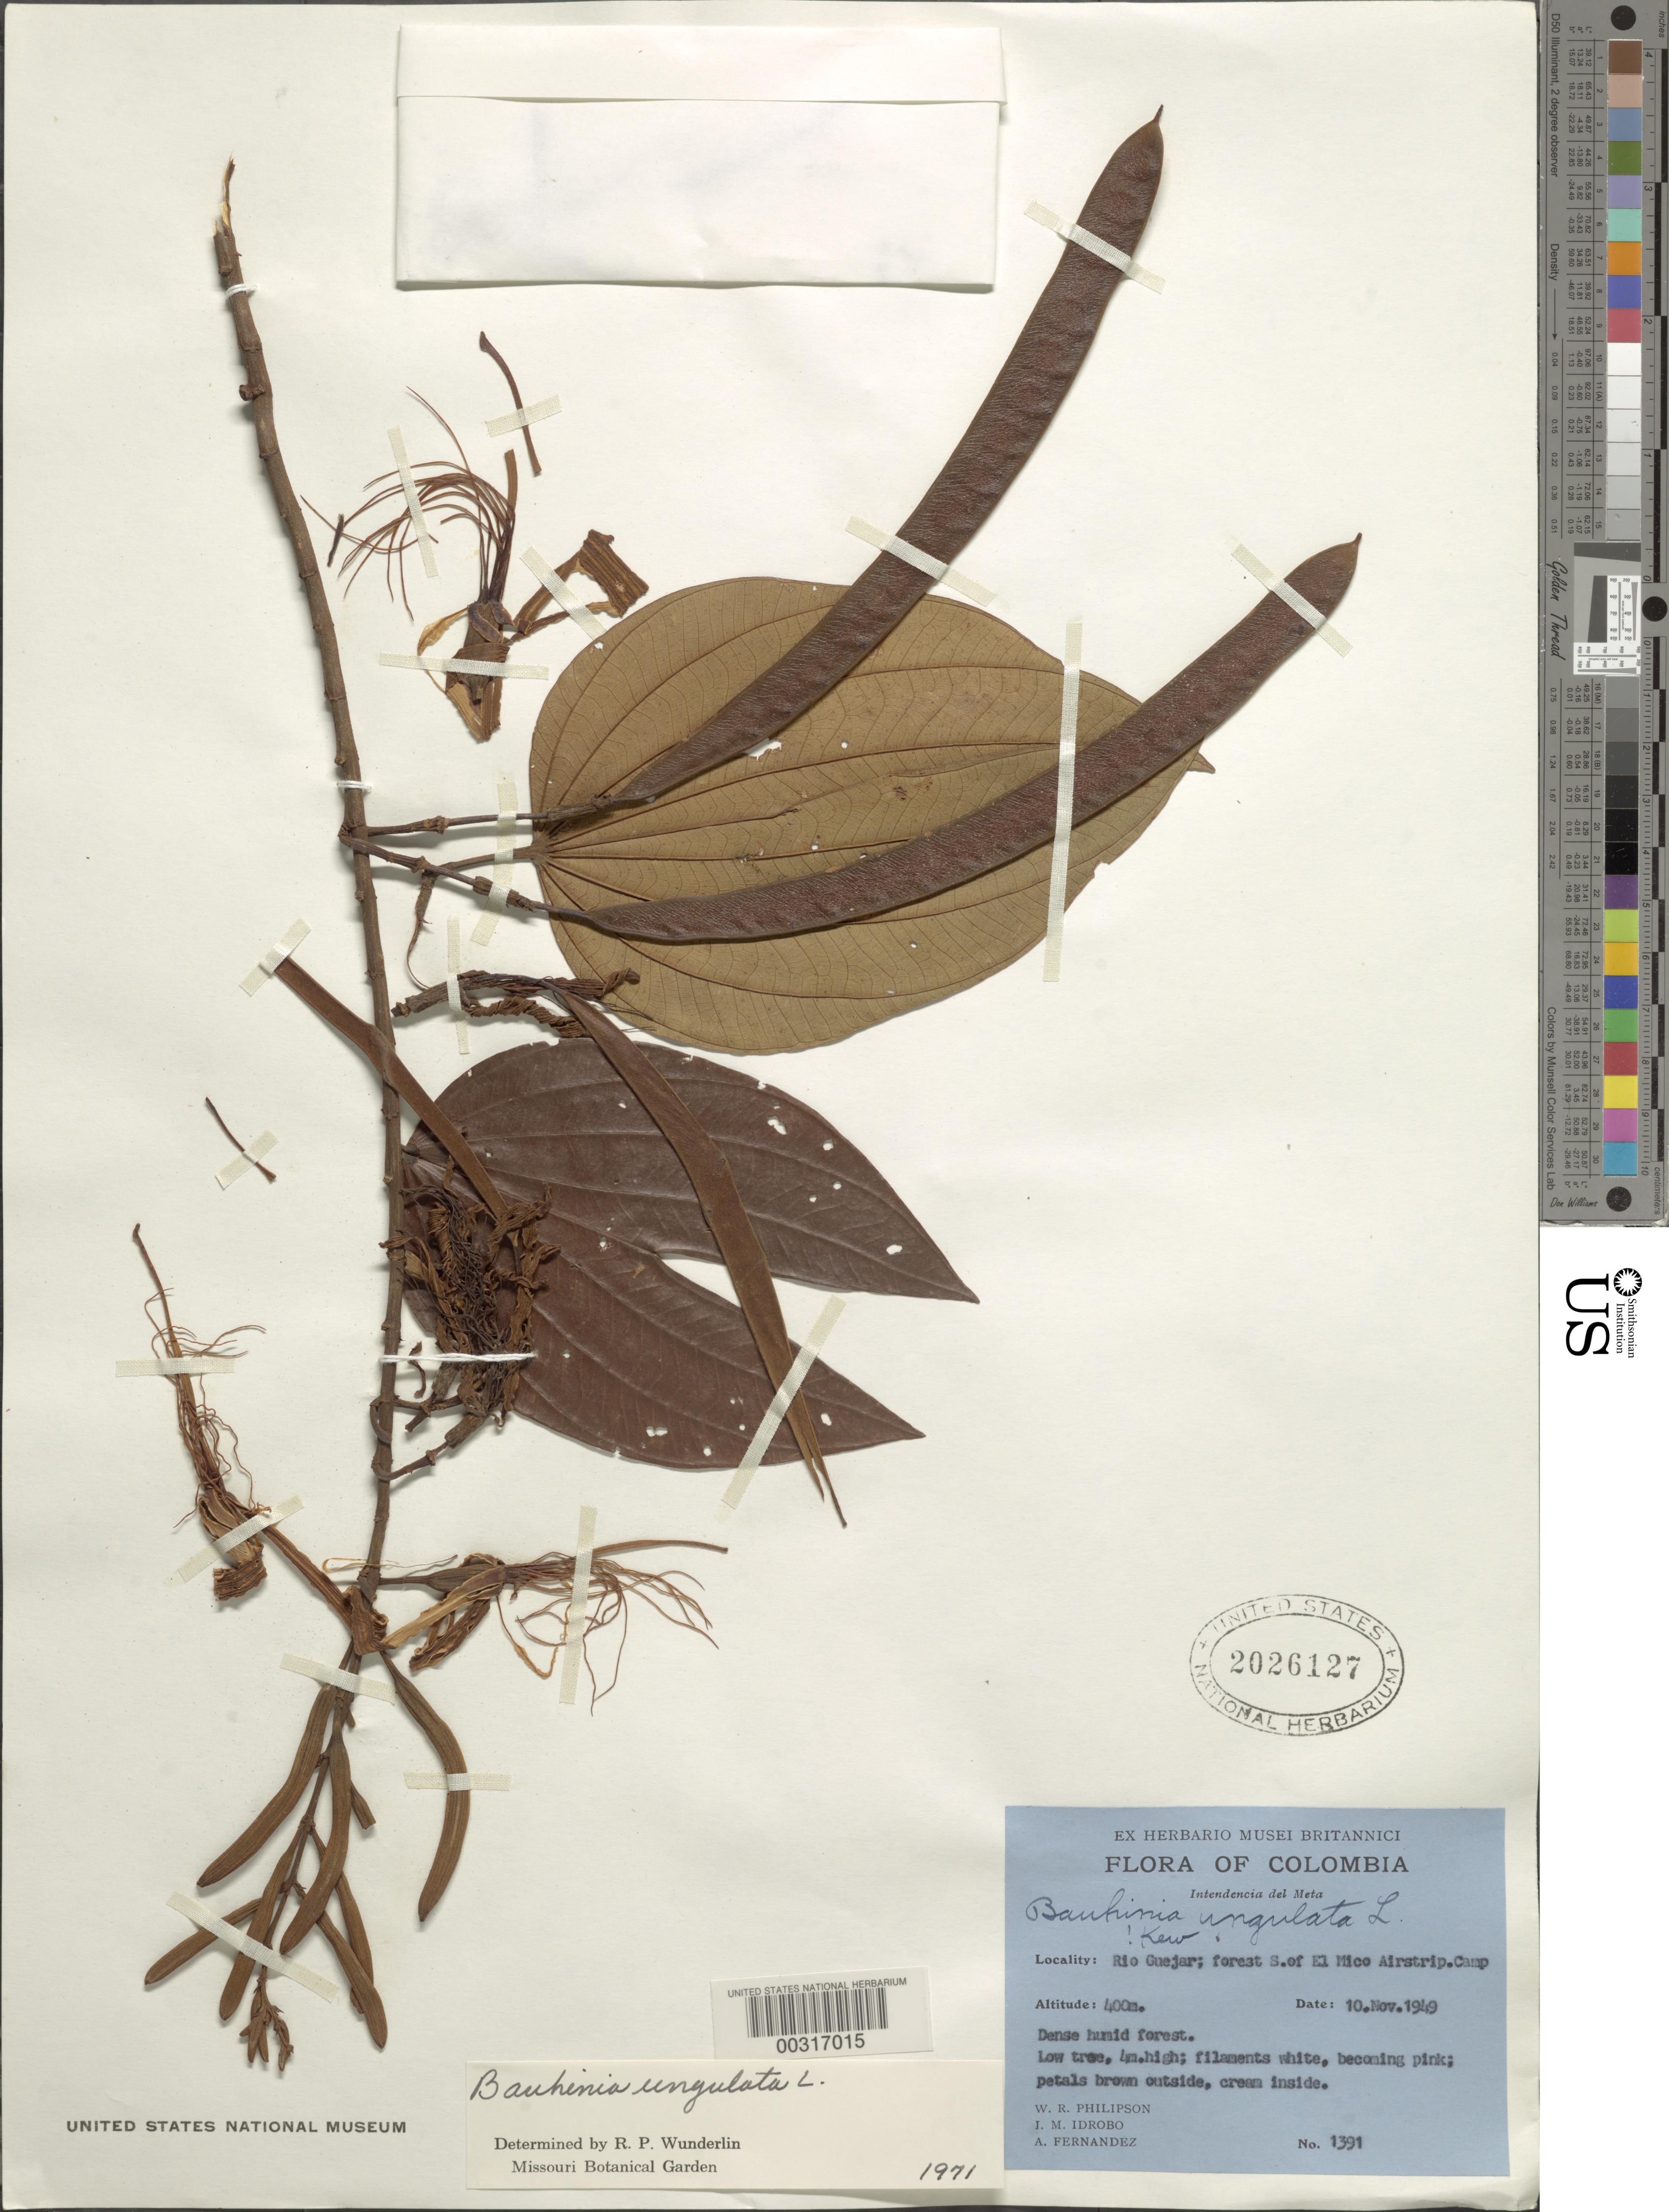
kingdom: Plantae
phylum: Tracheophyta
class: Magnoliopsida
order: Fabales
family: Fabaceae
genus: Bauhinia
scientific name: Bauhinia ungulata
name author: L.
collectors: W. R. Philipson, J. M. Idrobo & Á. Fernández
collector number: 1391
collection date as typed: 10 Nov 1949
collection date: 1949-11-10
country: Colombia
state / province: Meta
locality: Rio Guejar; forest S of El Mico Airstrip, camp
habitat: Dense humid forest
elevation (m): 400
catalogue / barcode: US 2026127